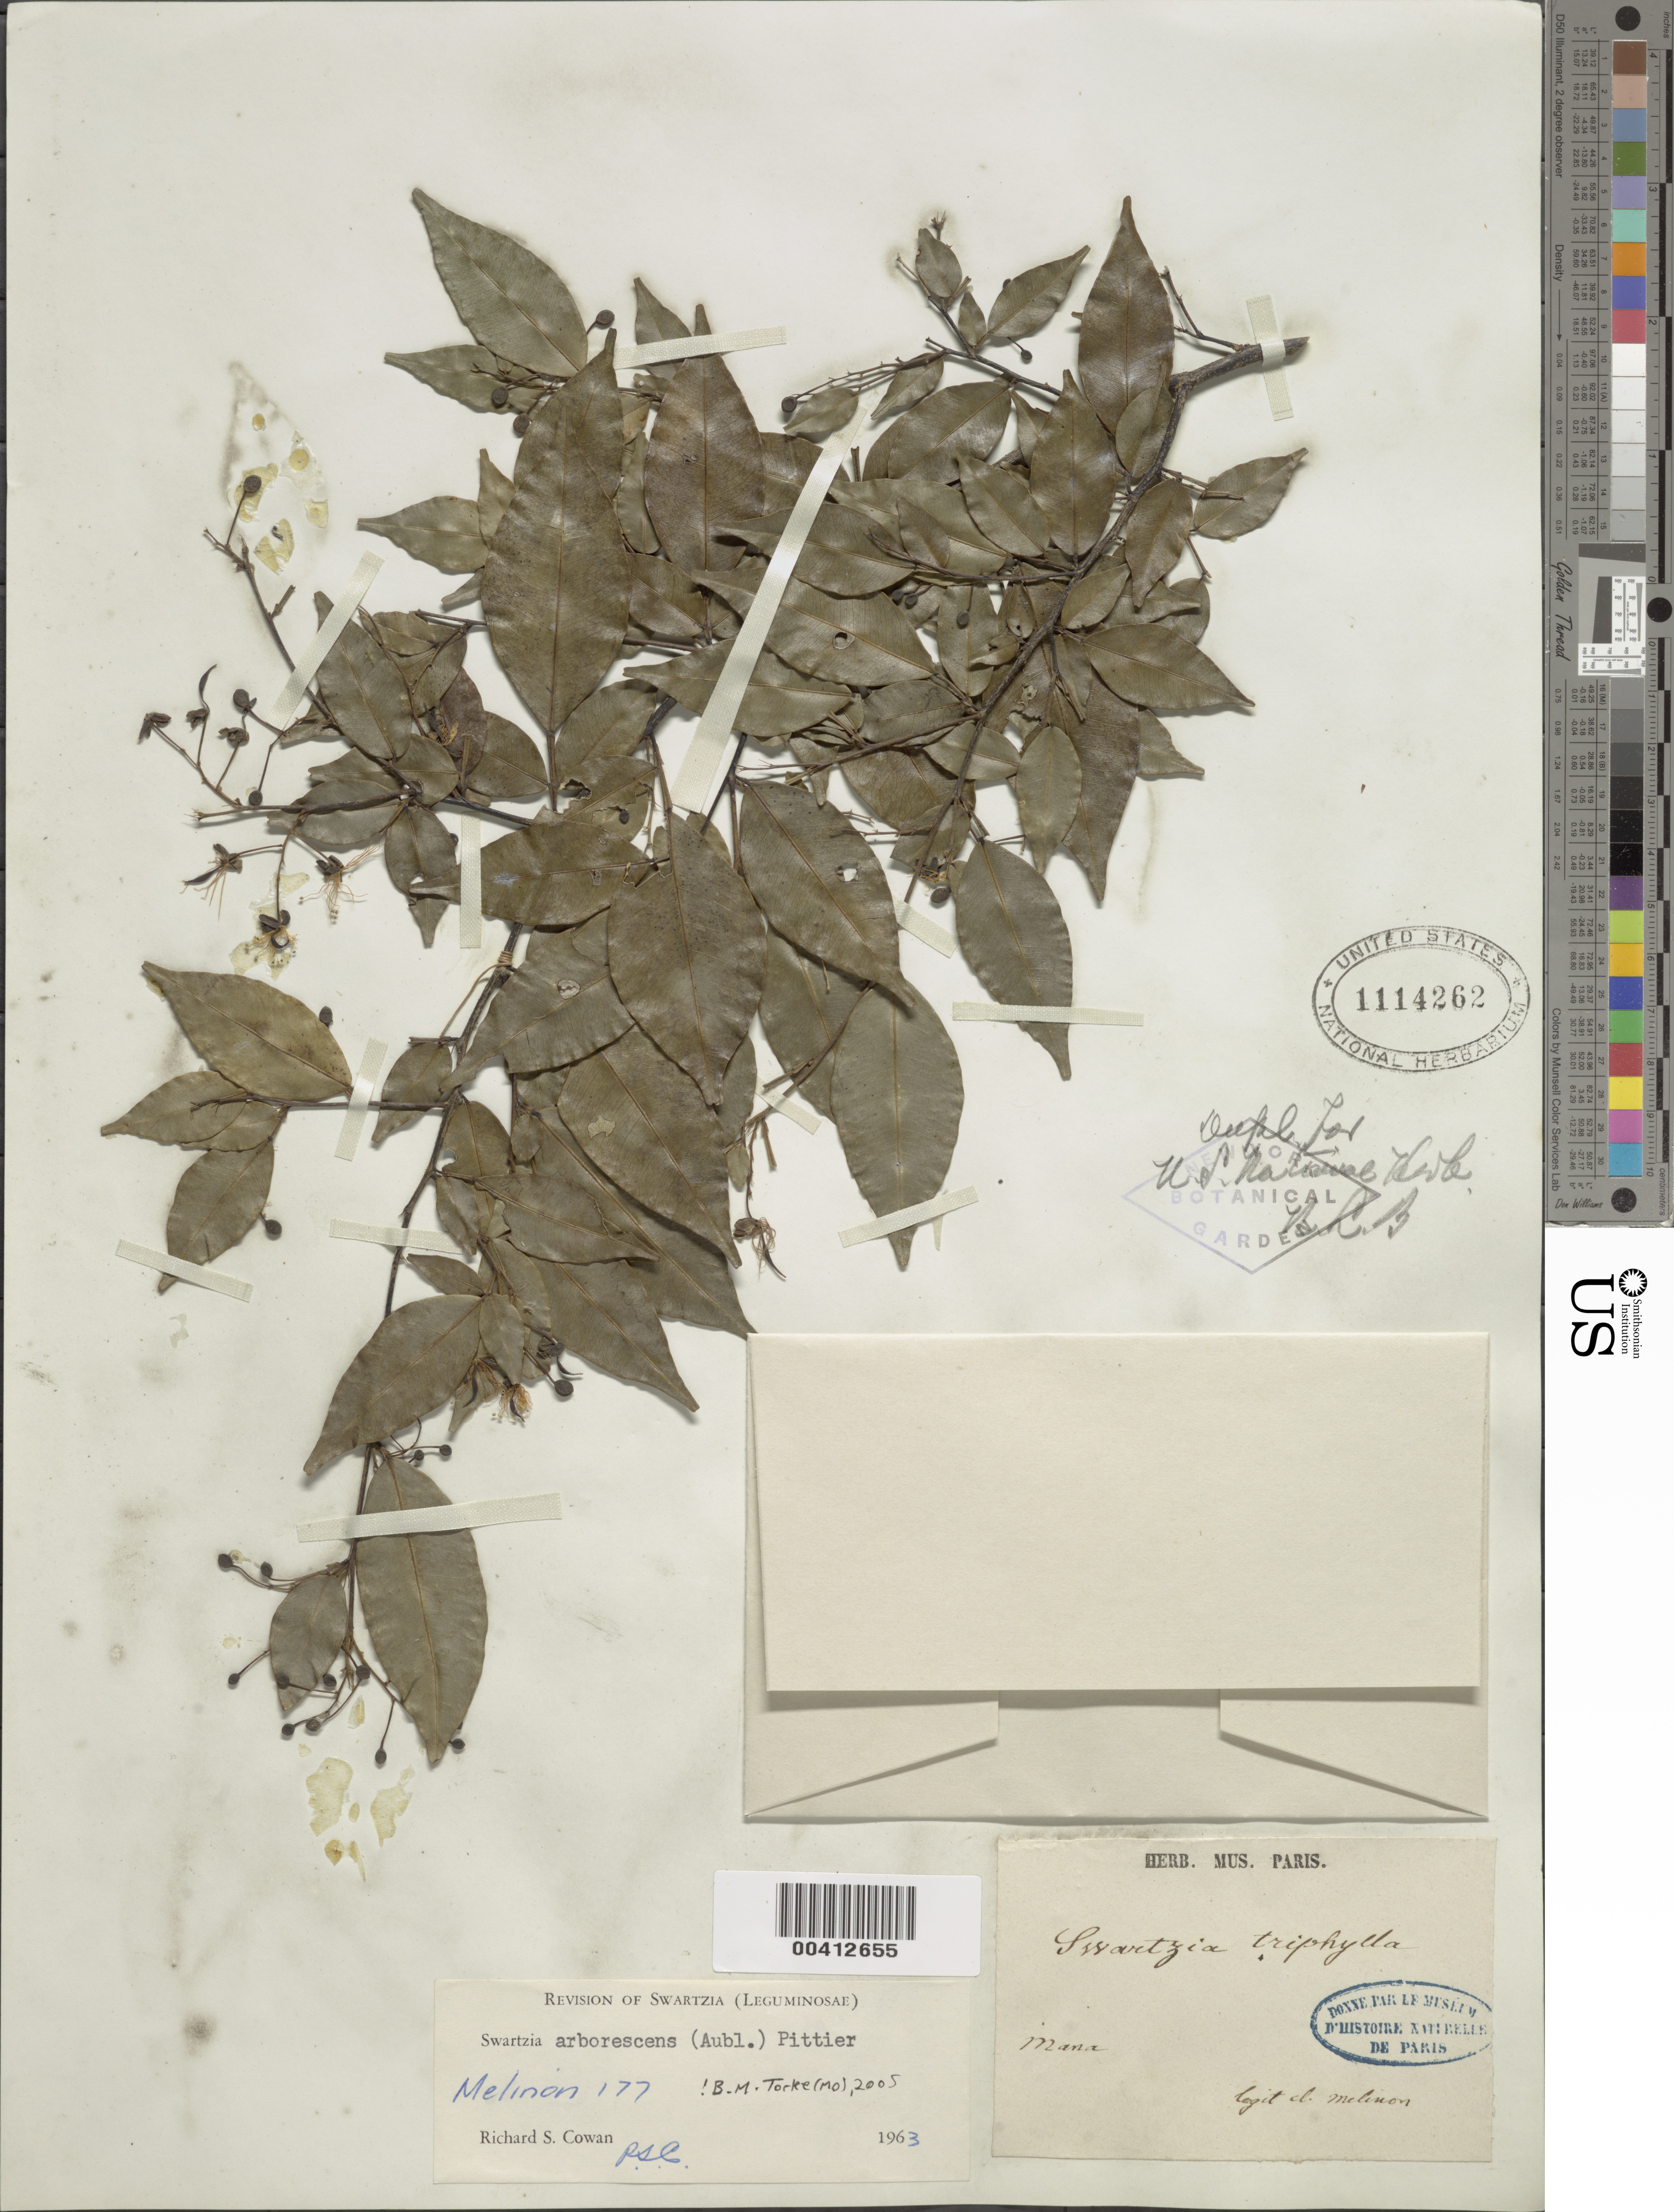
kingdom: Plantae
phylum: Tracheophyta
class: Magnoliopsida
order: Fabales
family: Fabaceae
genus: Swartzia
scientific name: Swartzia arborescens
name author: (Aubl.) Pittier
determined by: Cowan, R. S.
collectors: M. Melinon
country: French Guiana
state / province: Saint-laurent-du-maroni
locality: Mana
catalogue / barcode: US 1114262